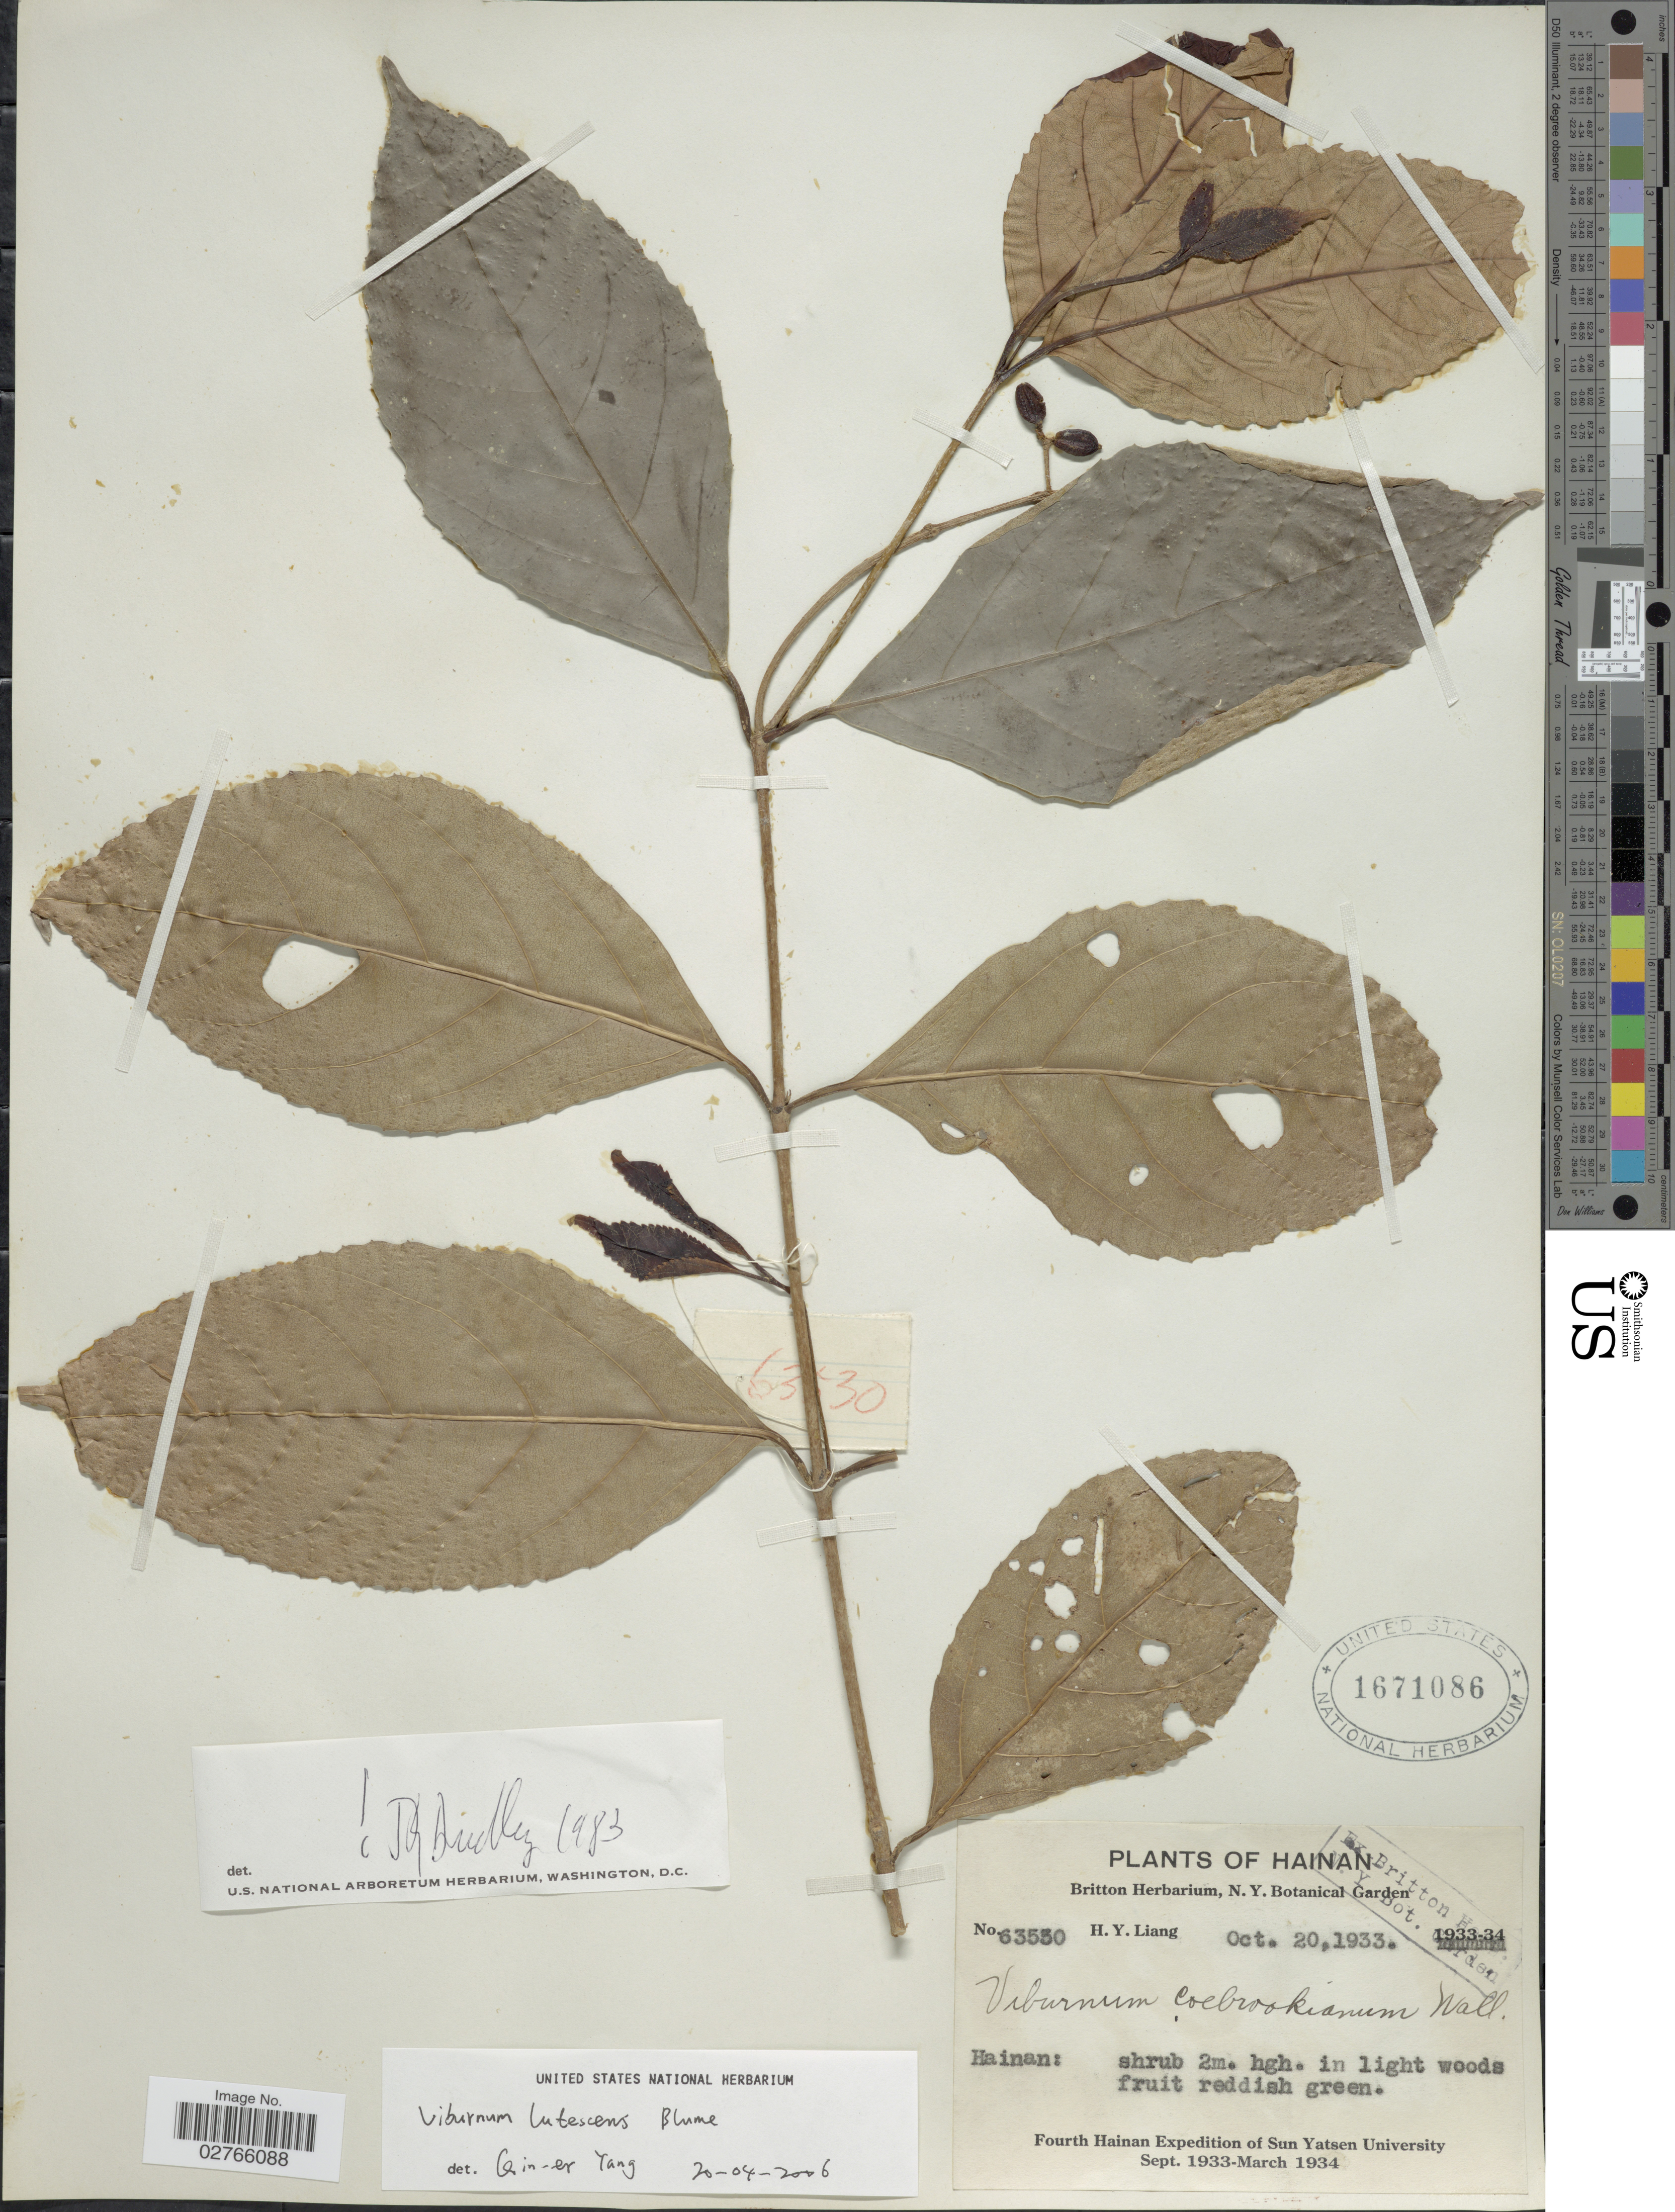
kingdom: Plantae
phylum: Tracheophyta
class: Magnoliopsida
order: Dipsacales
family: Viburnaceae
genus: Viburnum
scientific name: Viburnum lutescens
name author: Blume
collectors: H. Y. Liang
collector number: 63530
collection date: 1933-10-20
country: China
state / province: Hainan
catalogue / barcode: US 1671086